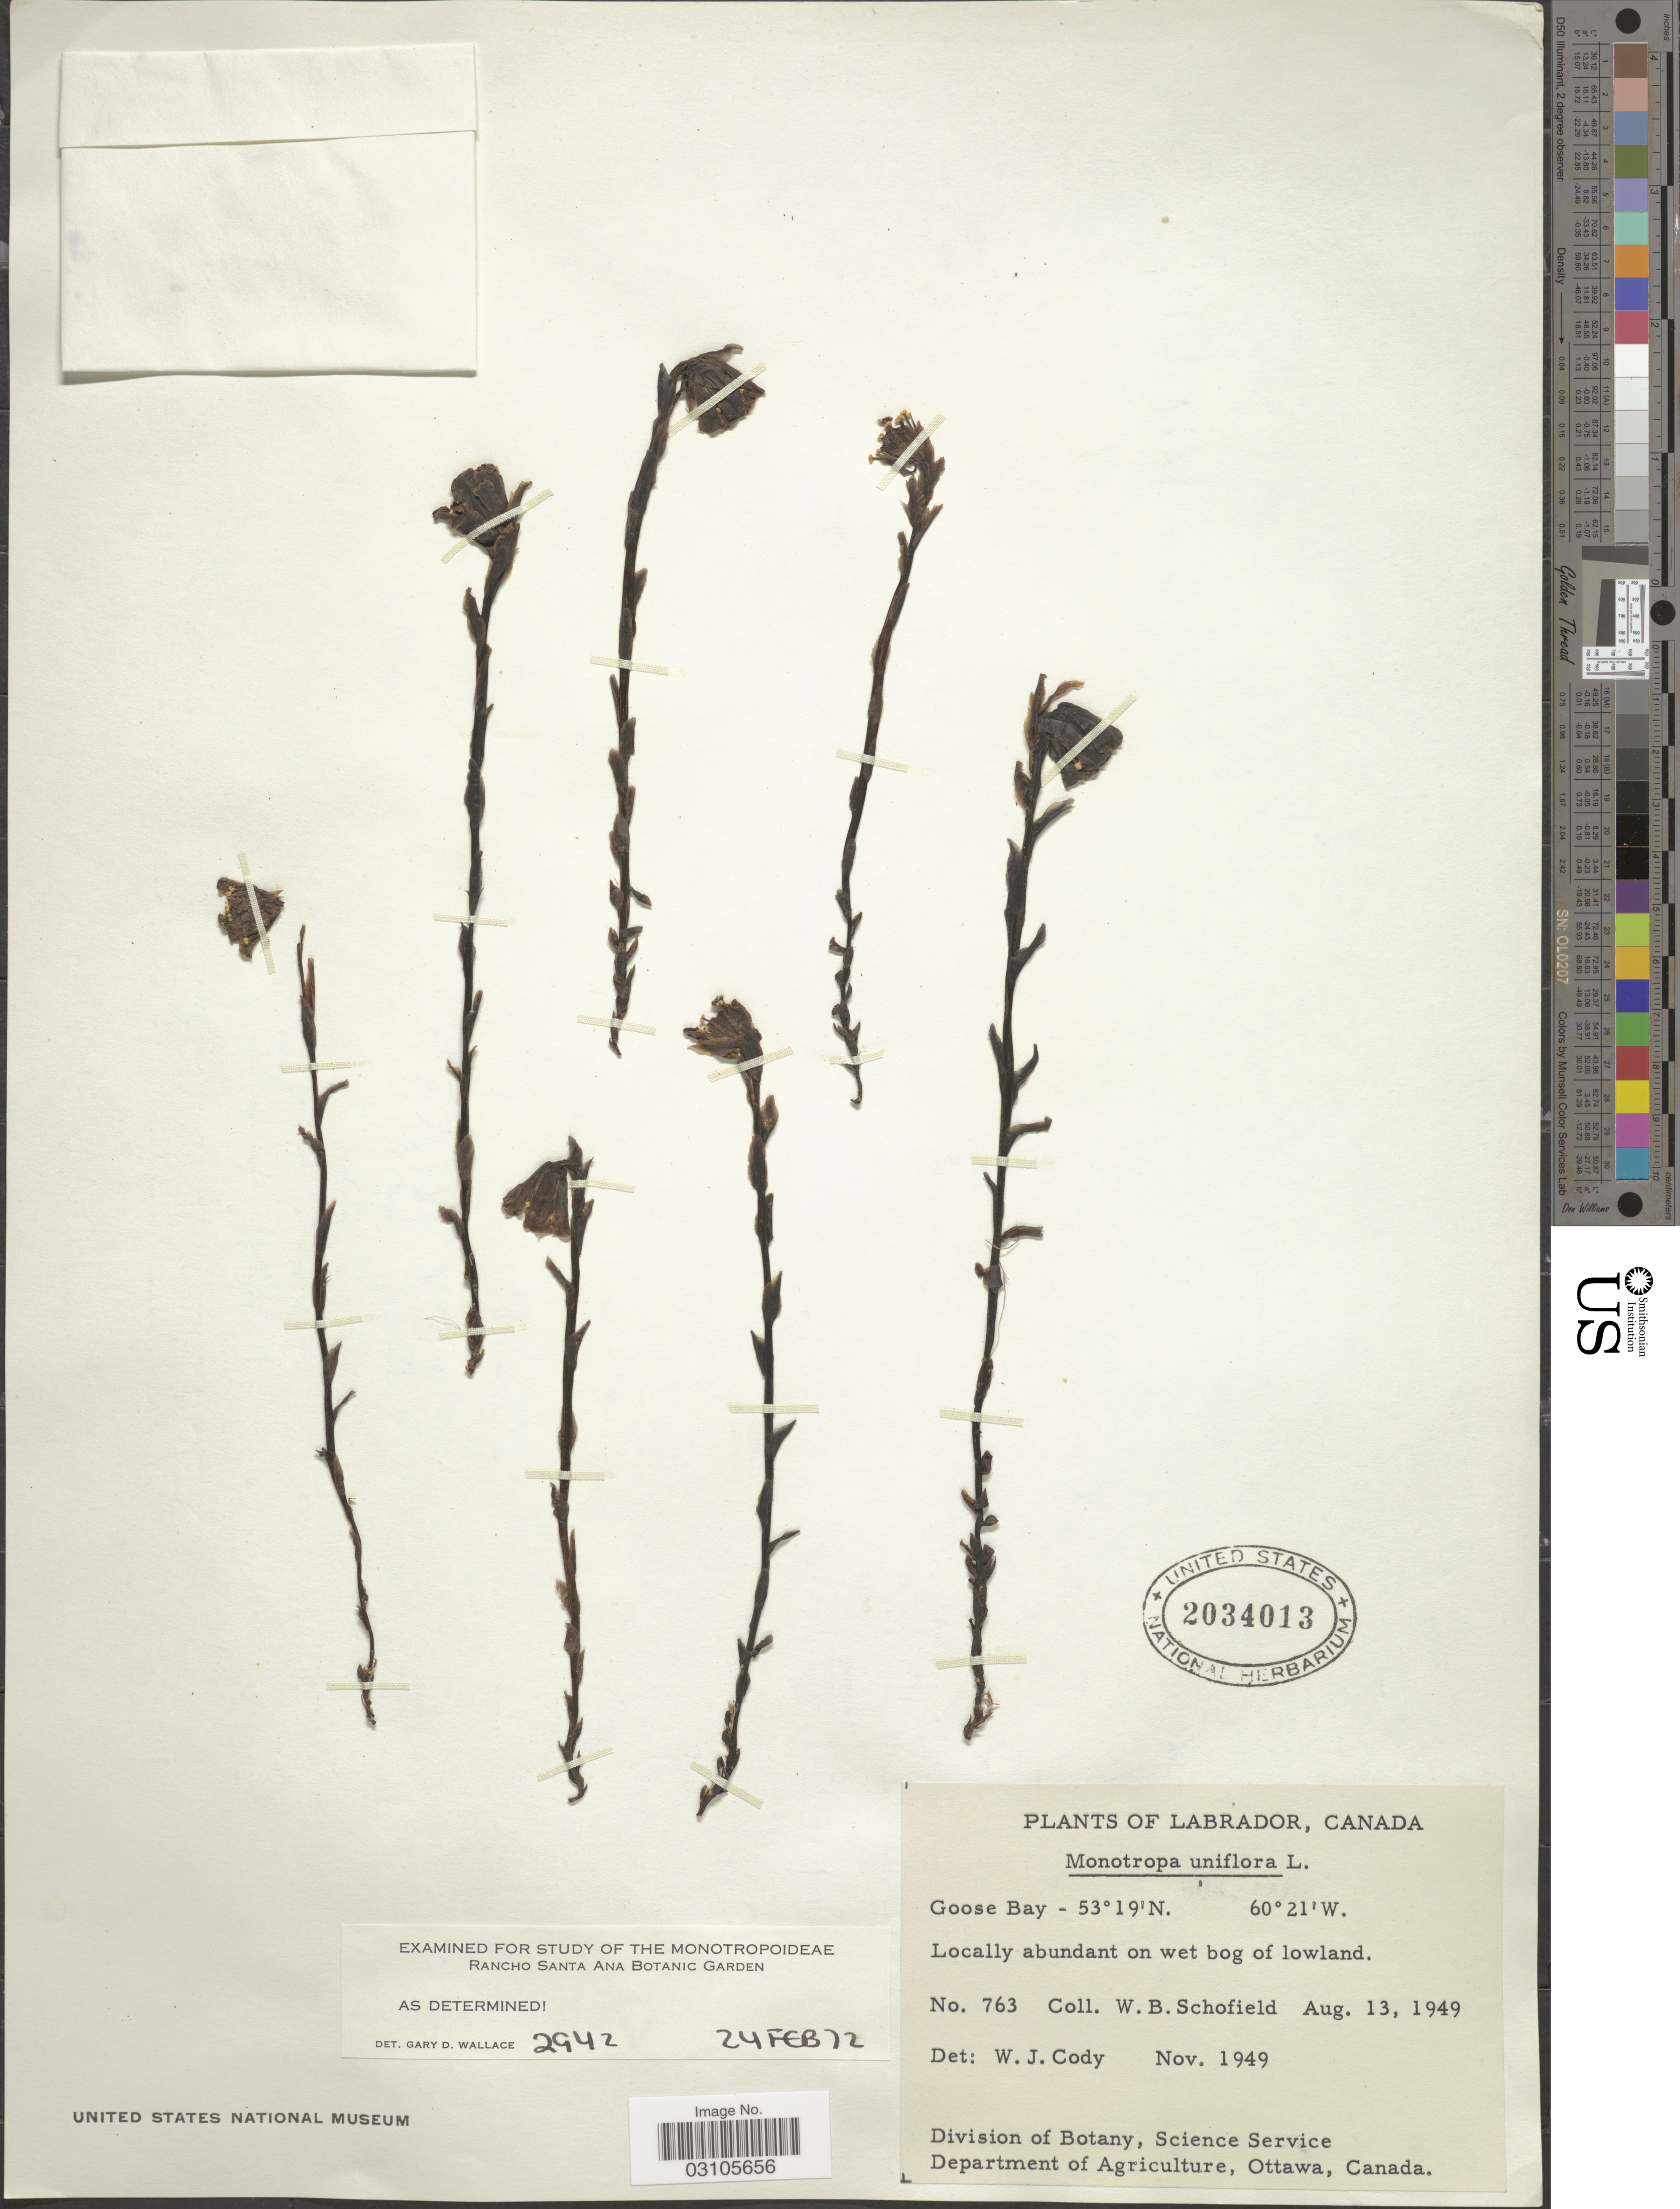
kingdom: Plantae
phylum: Tracheophyta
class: Magnoliopsida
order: Ericales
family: Ericaceae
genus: Monotropa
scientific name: Monotropa uniflora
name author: L.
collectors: W. Schofield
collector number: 763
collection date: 1949-08-13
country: Canada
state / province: Newfoundland and Labrador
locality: Labrador. Goose Bay.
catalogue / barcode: US 2034013